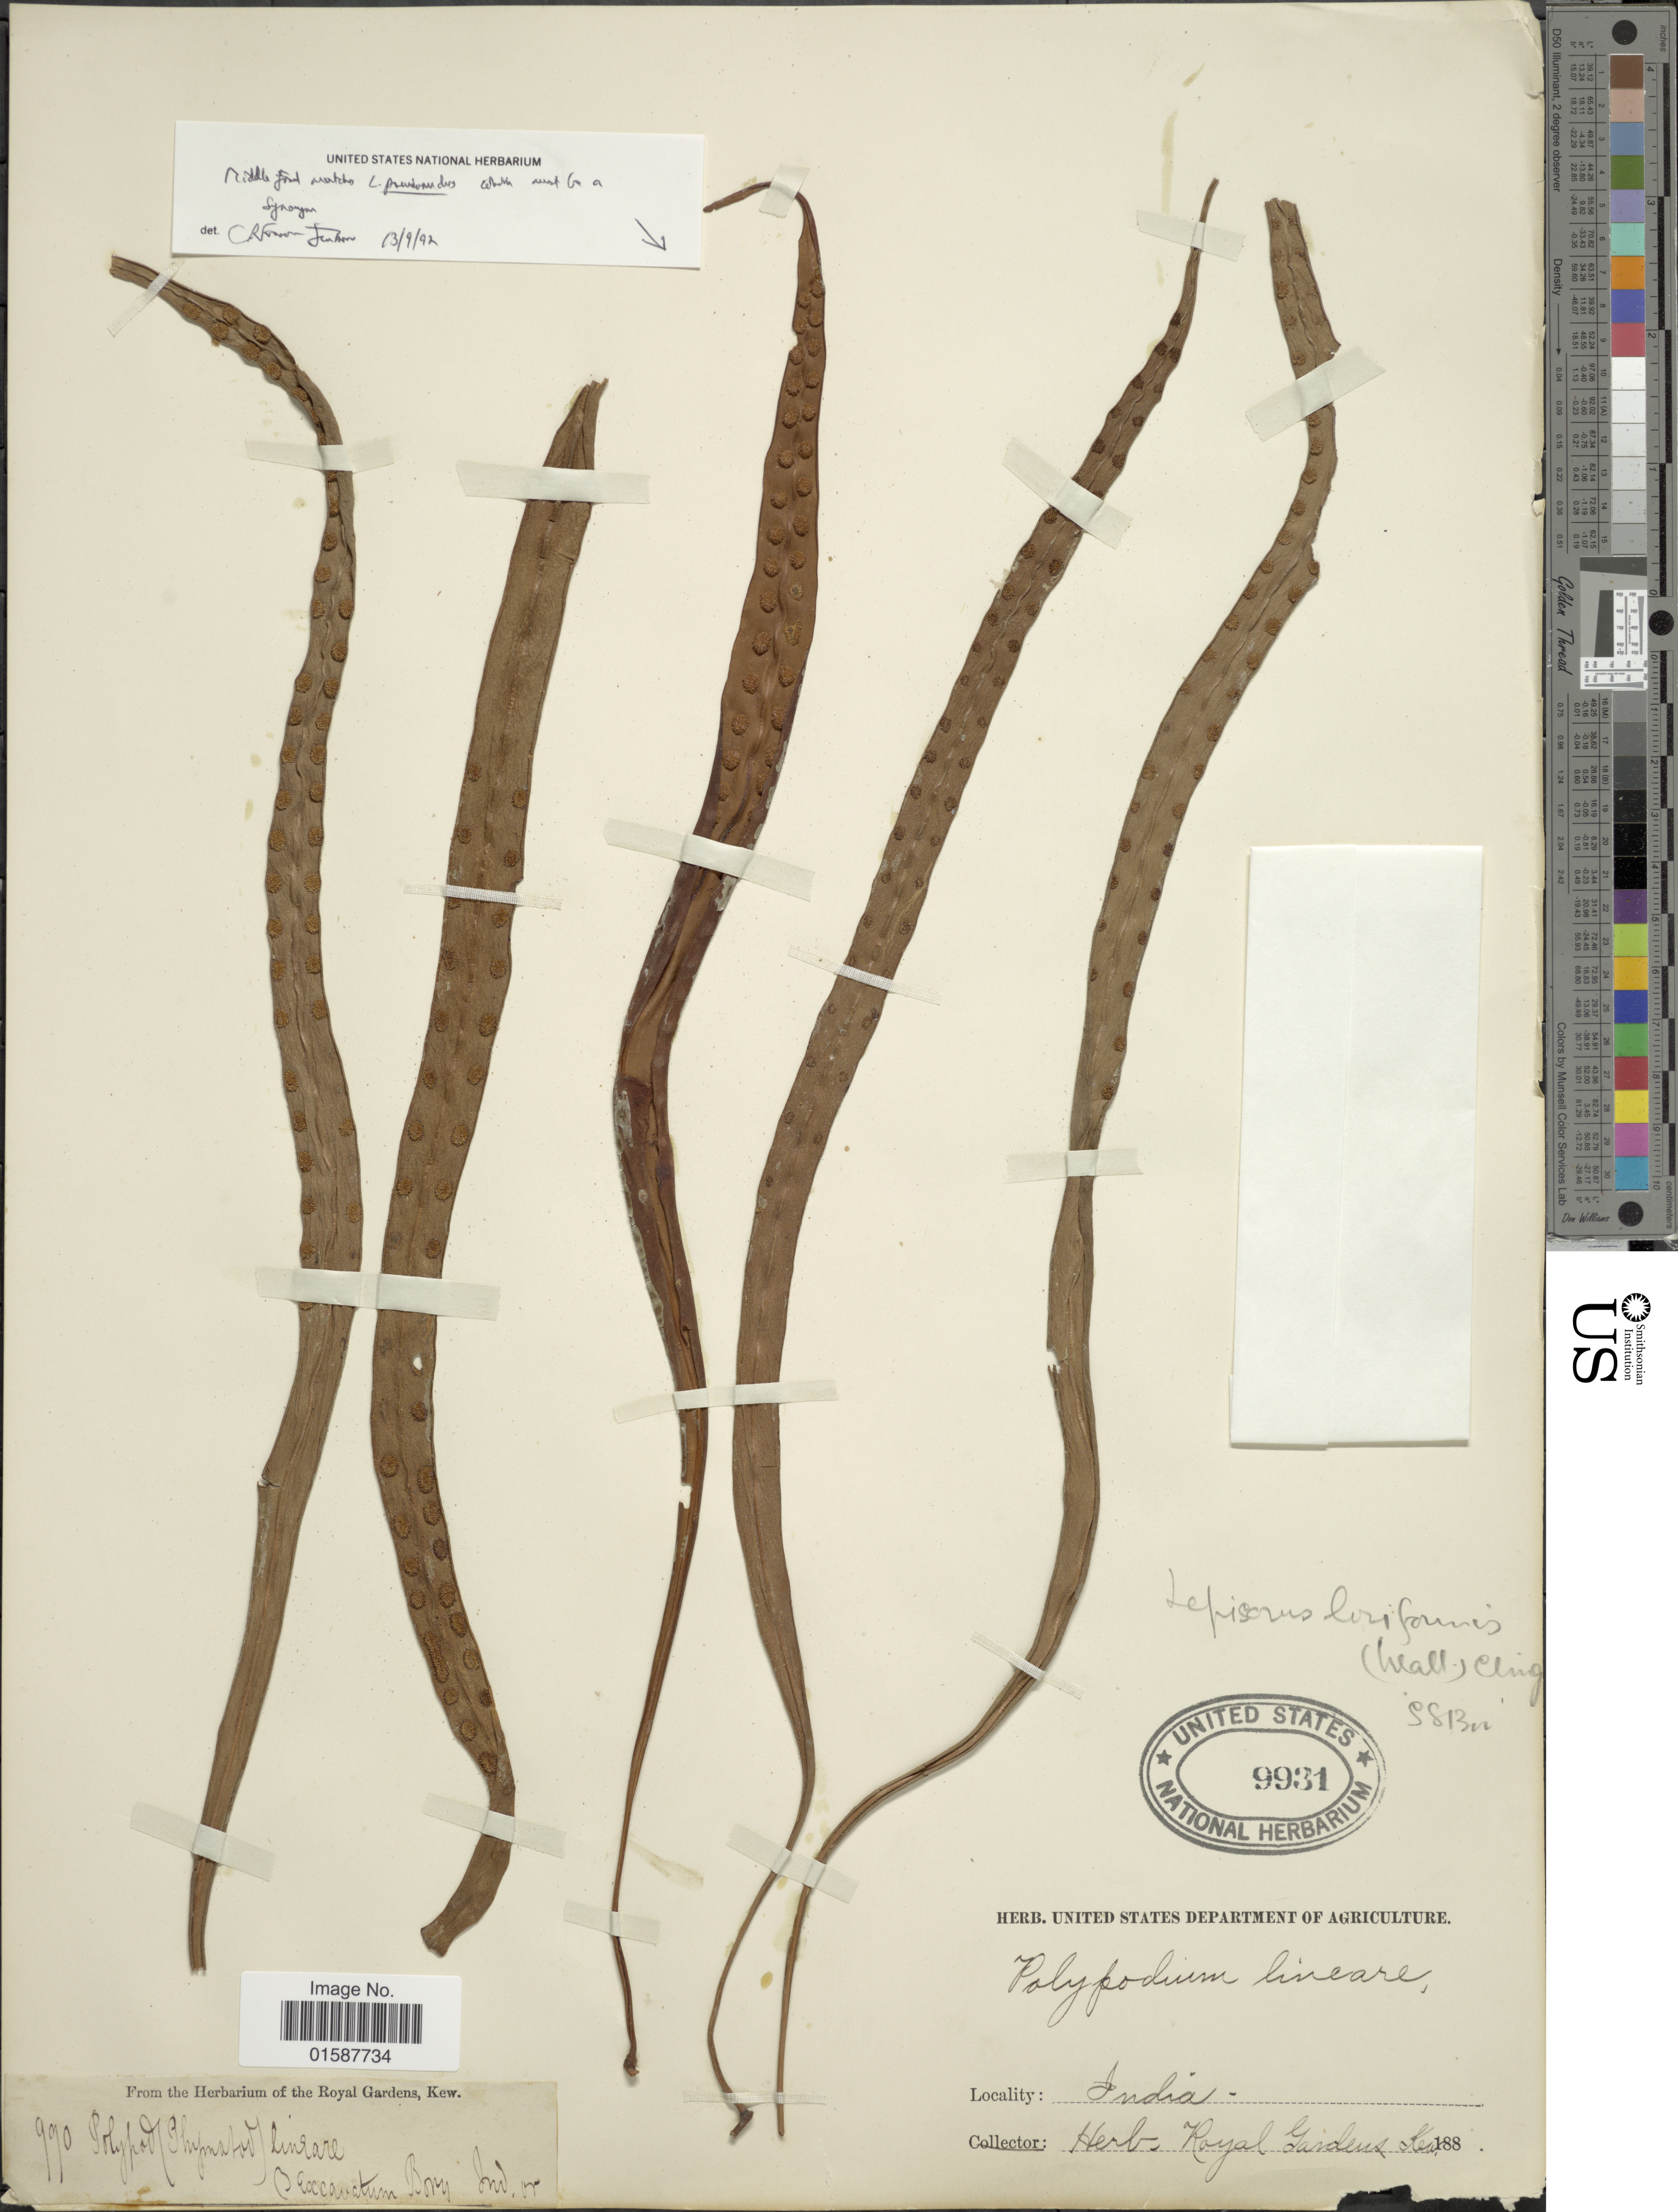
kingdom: Plantae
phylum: Tracheophyta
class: Polypodiopsida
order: Polypodiales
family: Polypodiaceae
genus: Lepisorus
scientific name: Lepisorus loriformis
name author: (Wall. ex Mett.) Ching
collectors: Royal Botanic Gardens (Kew)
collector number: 990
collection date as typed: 188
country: India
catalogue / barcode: US 9931